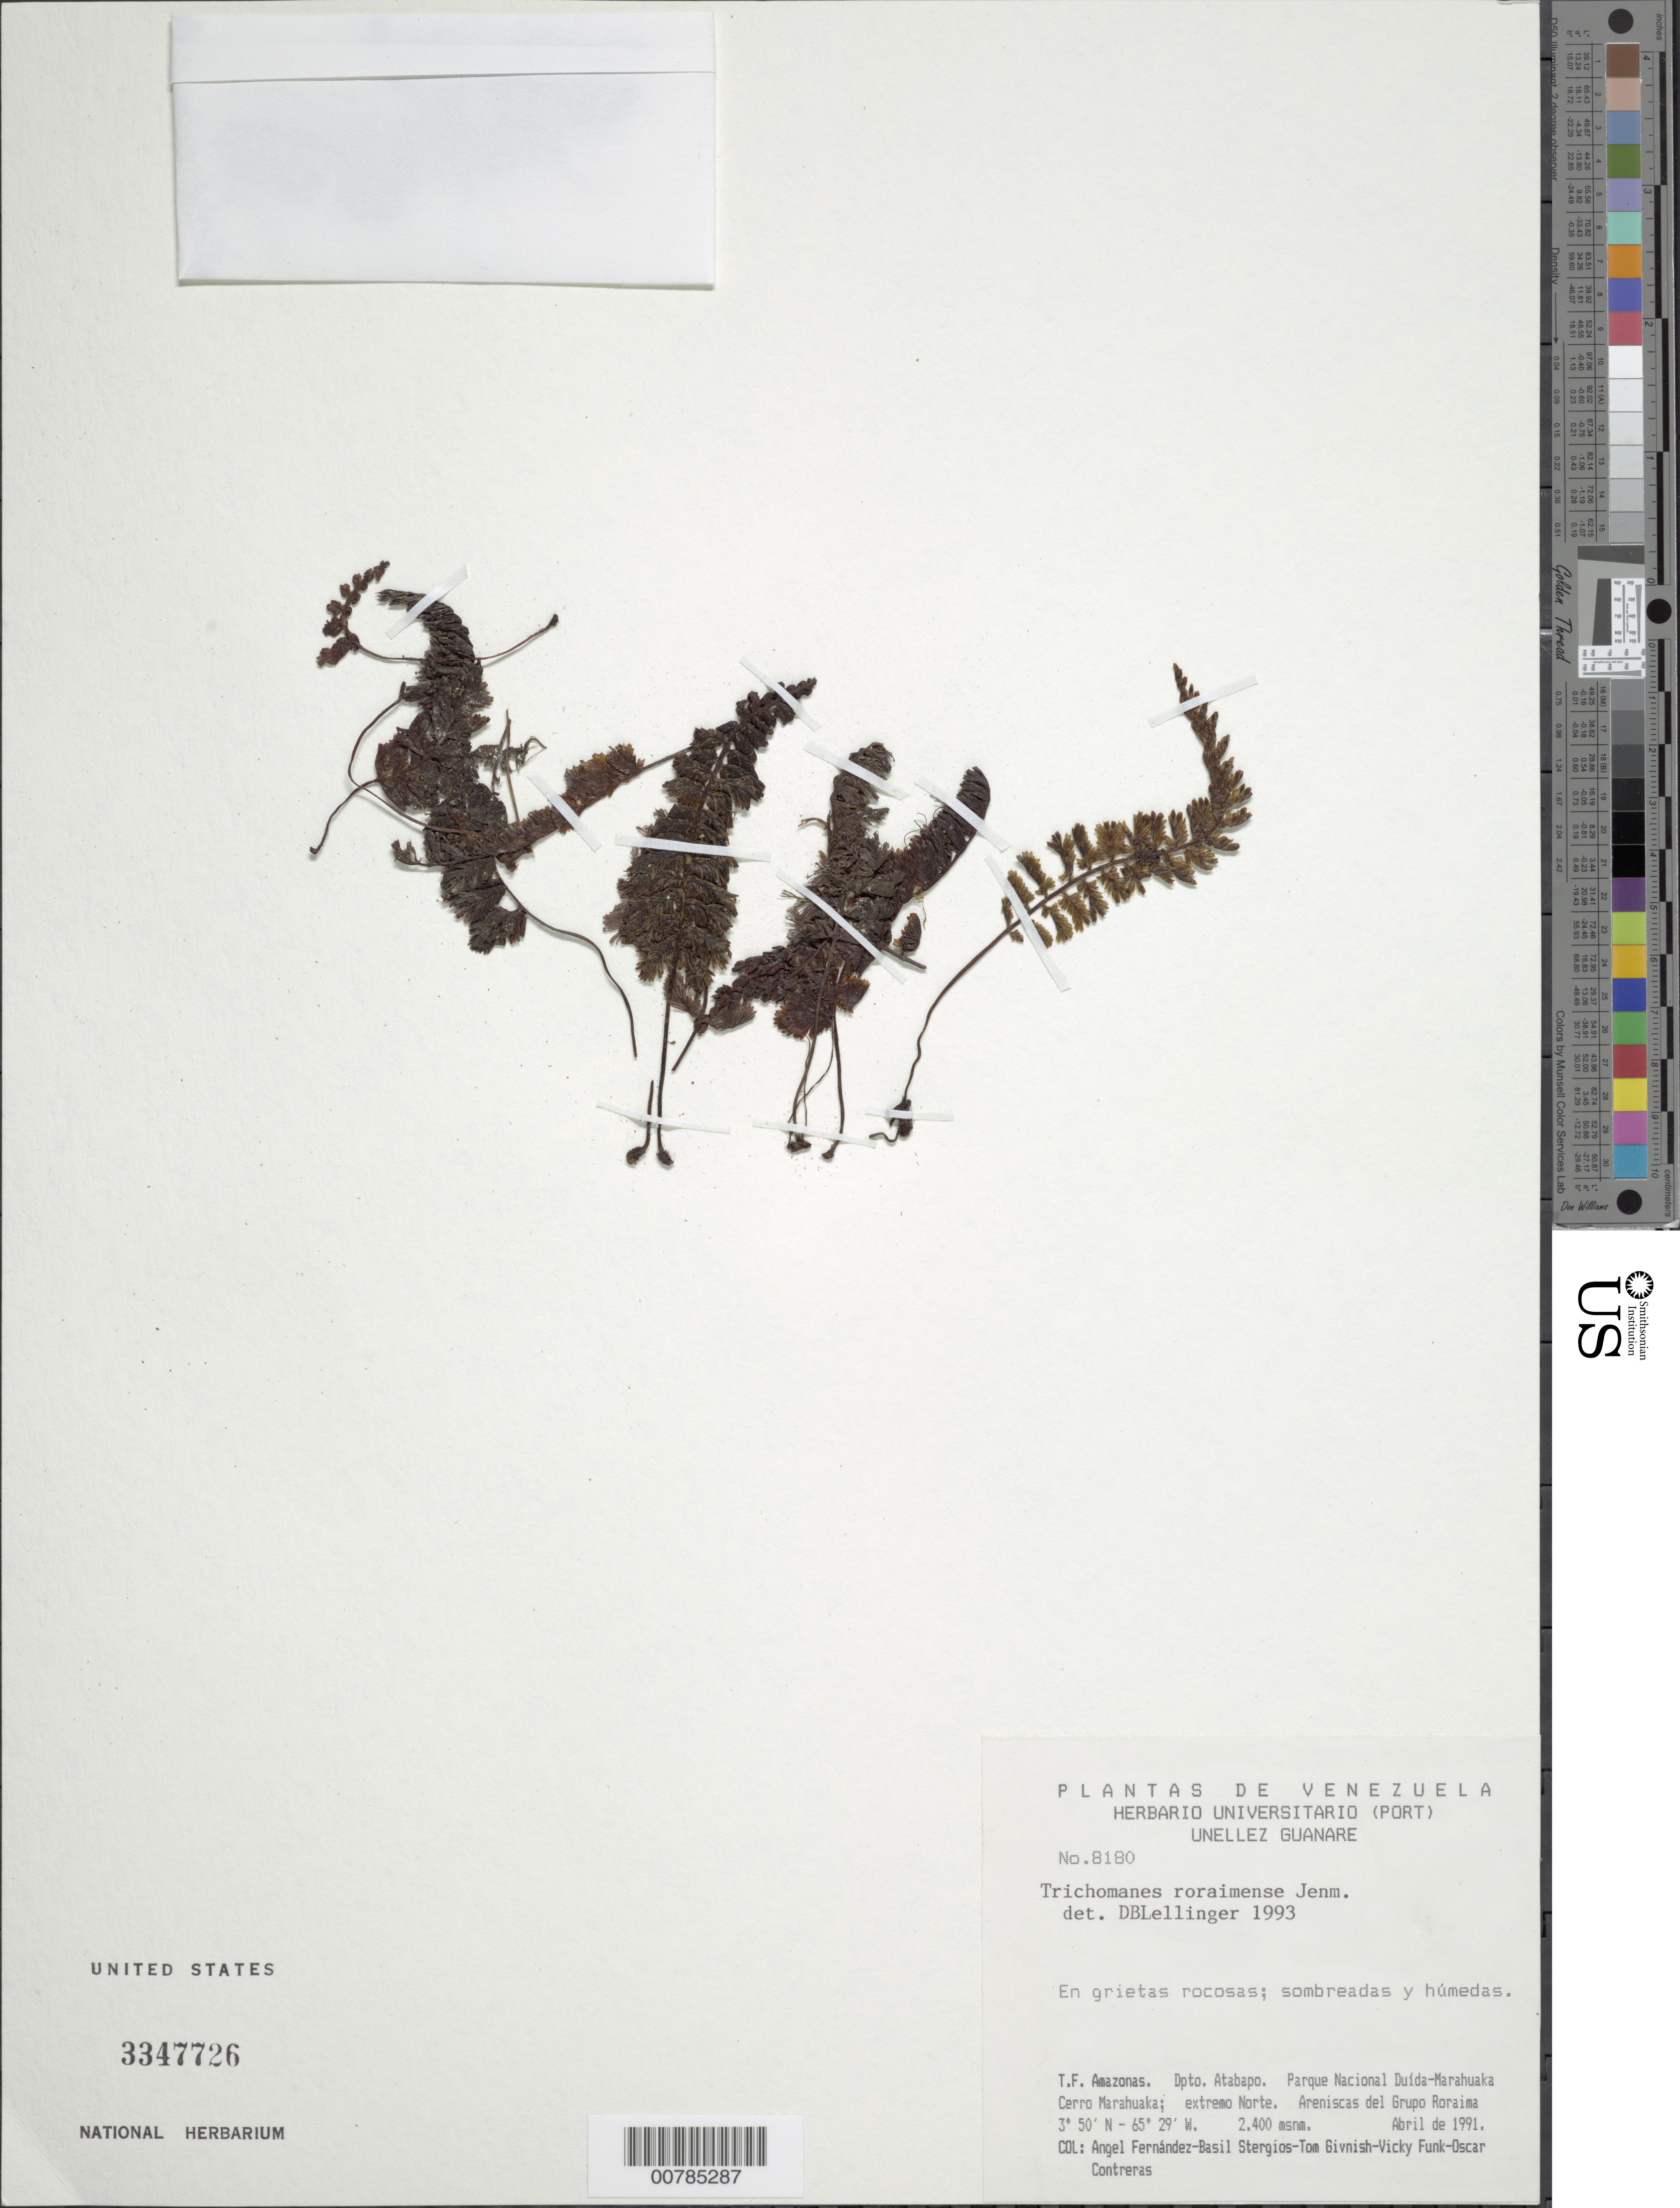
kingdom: Plantae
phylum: Tracheophyta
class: Polypodiopsida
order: Hymenophyllales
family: Hymenophyllaceae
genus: Trichomanes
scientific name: Trichomanes roraimense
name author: Jenman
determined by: Lellinger, David B., (BOT), Smithsonian Institution - National Museum of Natural History (UNITED STATES)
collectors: A. Fernández, B. G. Stergios, T. J. Givnish, V. Funk & O. Contreras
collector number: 8180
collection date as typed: Apr-91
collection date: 1991-04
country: Venezuela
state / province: Amazonas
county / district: Atabapo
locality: Parque Nacional Duída-Marahuaka, Cerro Marahuaka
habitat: Grietas rocosas; sombreadas y húmedas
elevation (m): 2400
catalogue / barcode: US 3347726